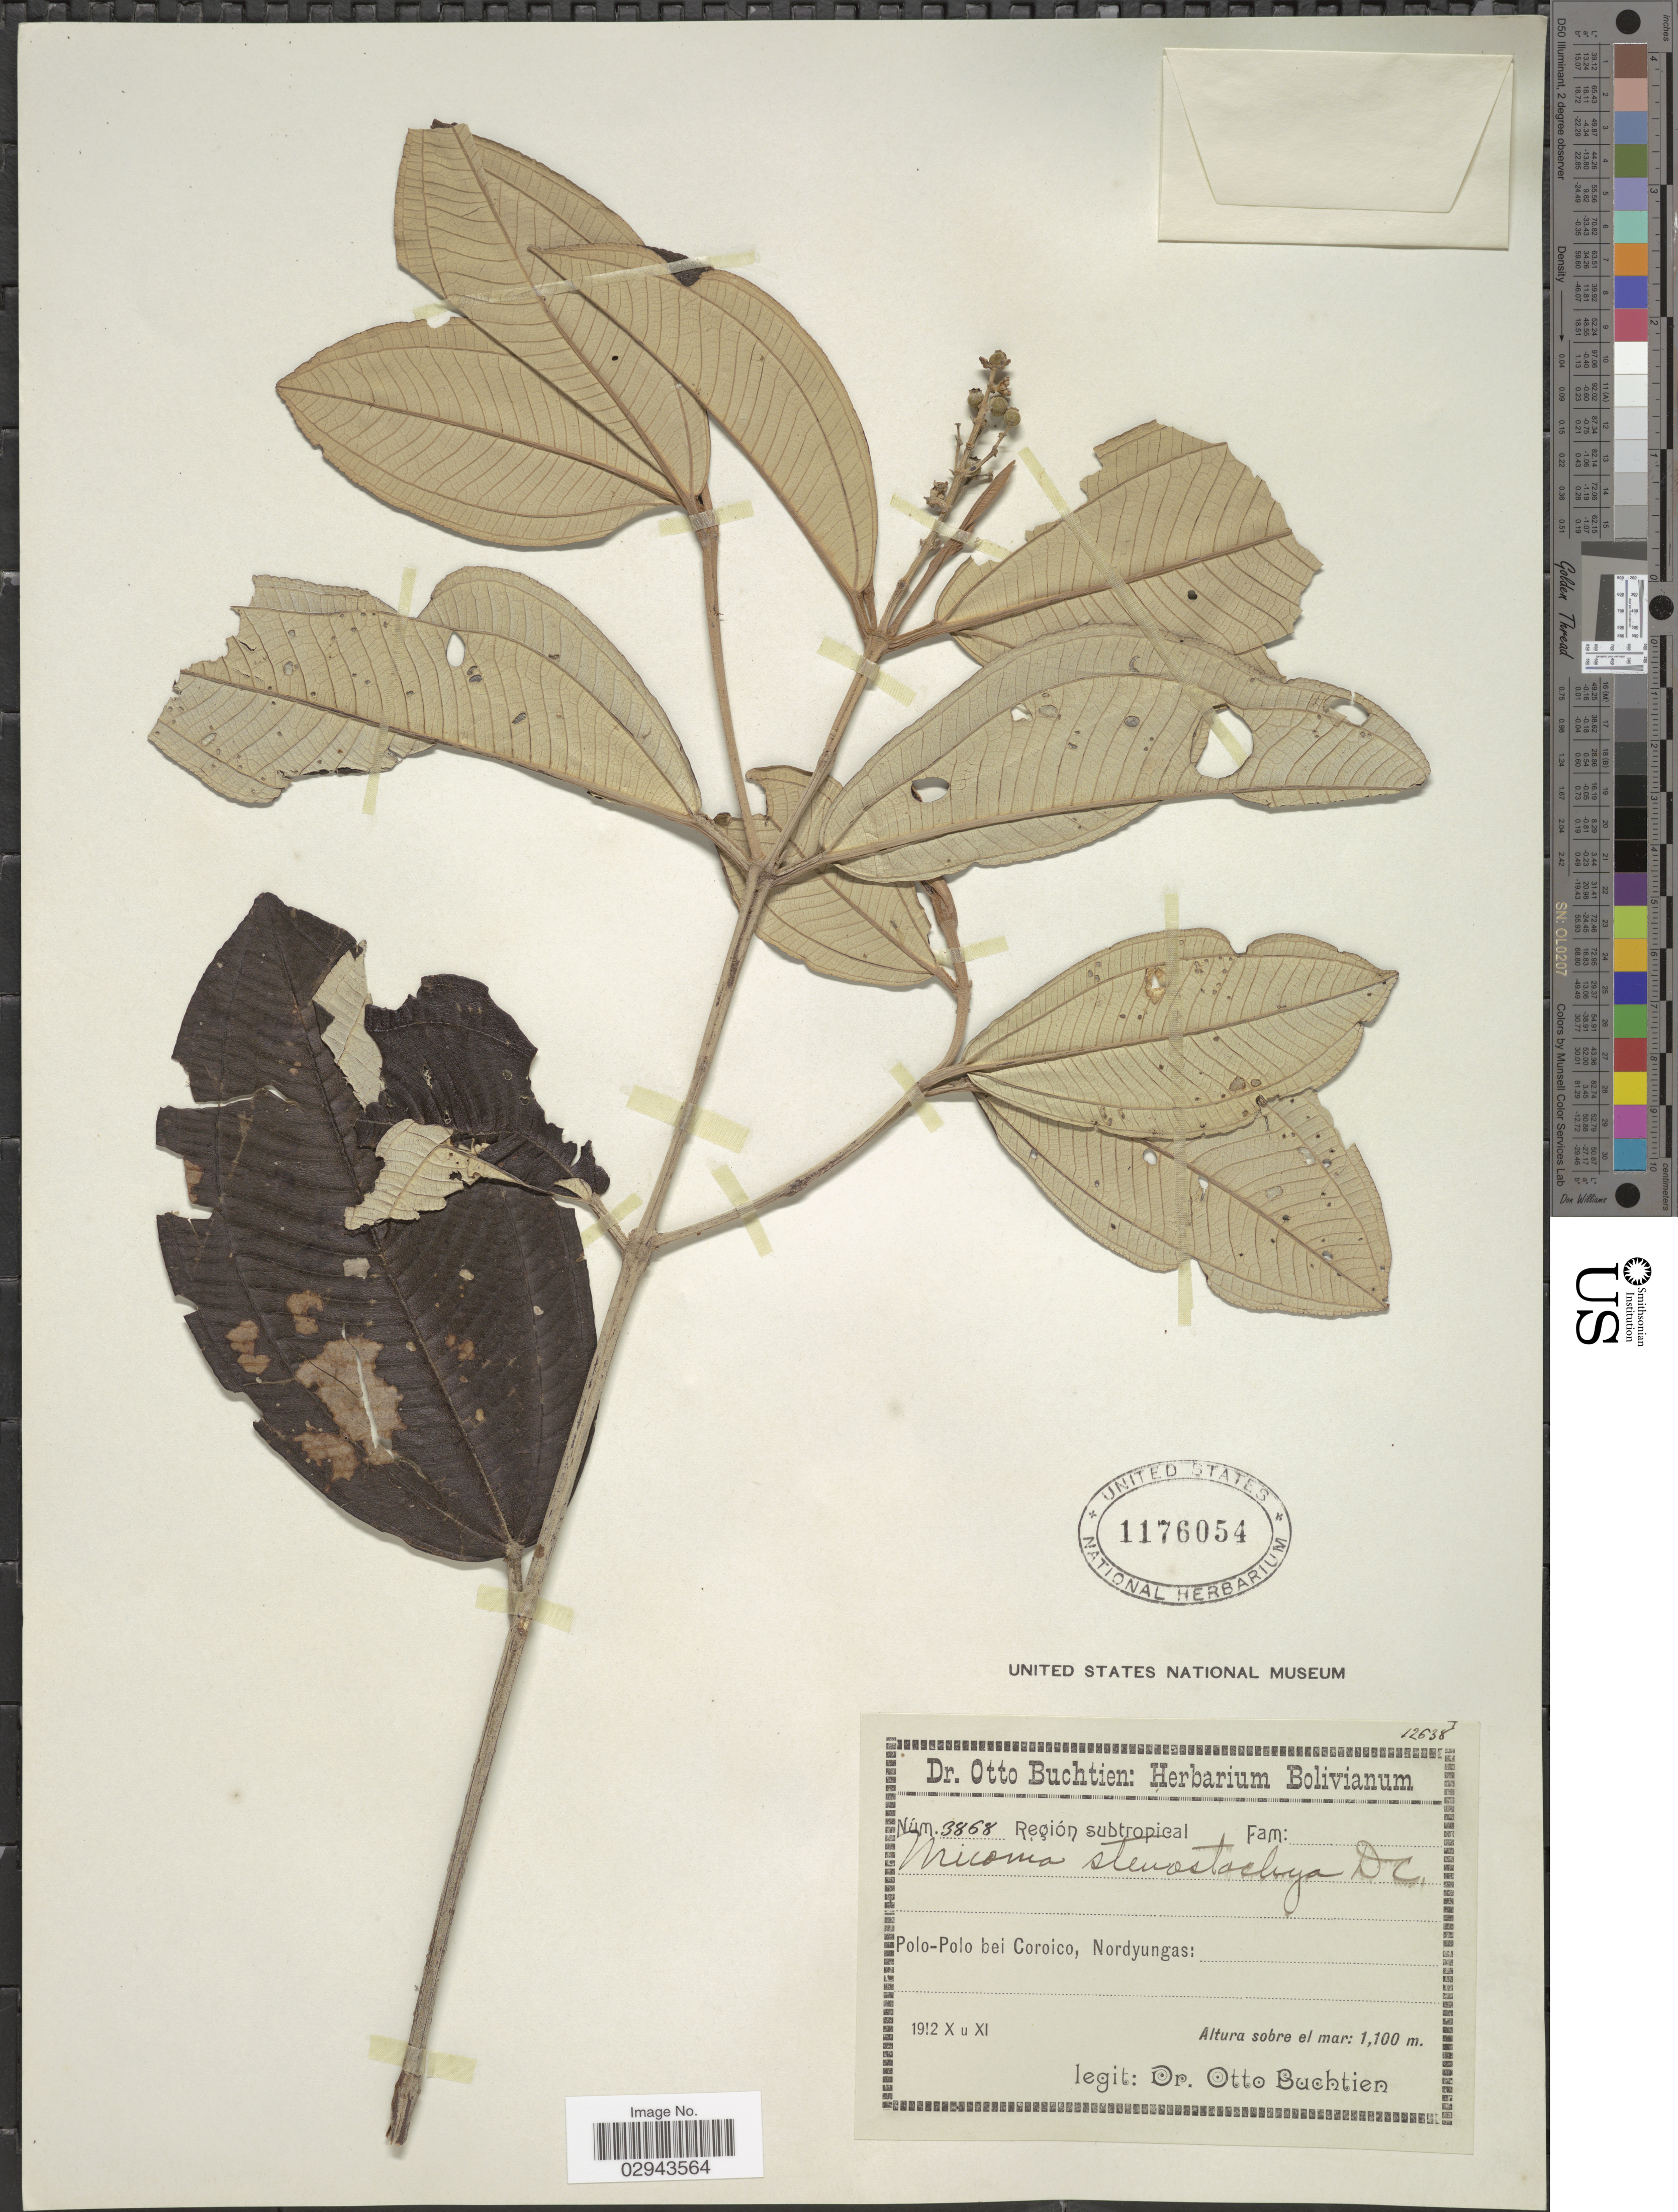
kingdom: Plantae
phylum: Tracheophyta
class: Magnoliopsida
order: Myrtales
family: Melastomataceae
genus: Miconia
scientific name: Miconia stenostachya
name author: DC.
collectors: O. Buchtien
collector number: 3868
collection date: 1912-10/1912-11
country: Bolivia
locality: Polo-Polo bei Coroico, Nordyungas.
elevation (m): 1100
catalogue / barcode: US 1176054